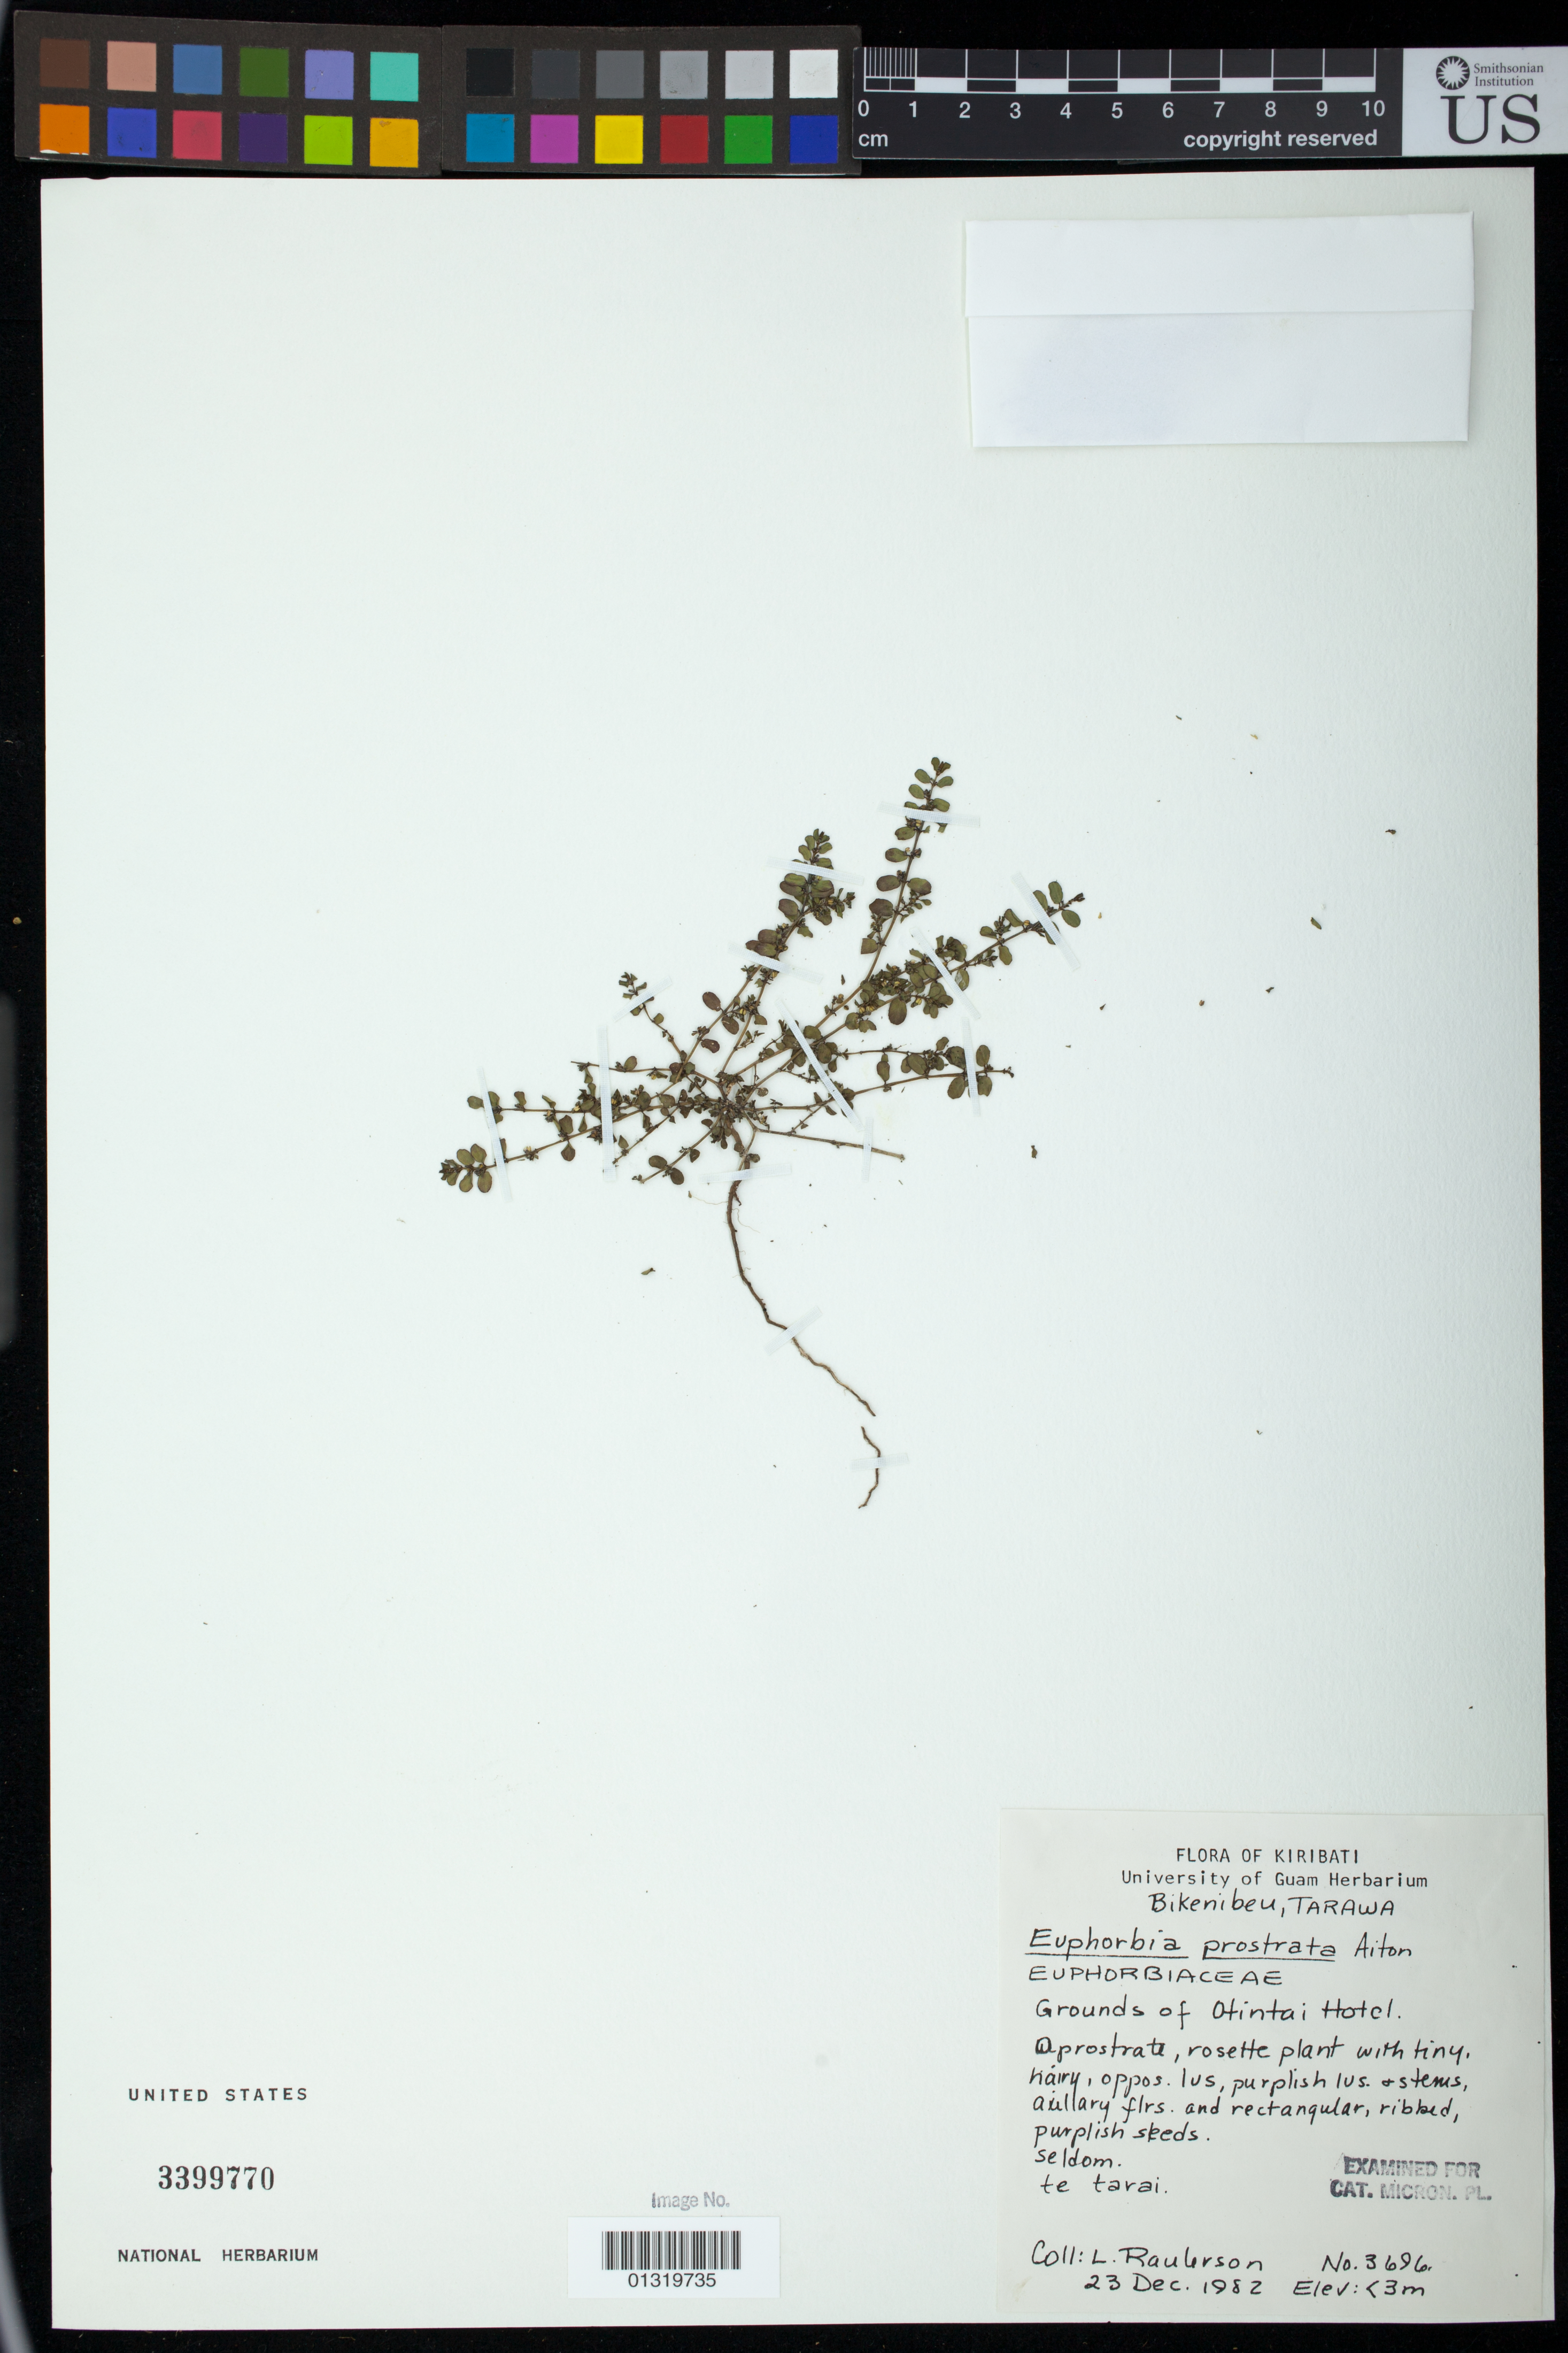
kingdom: Plantae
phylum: Tracheophyta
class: Magnoliopsida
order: Malpighiales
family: Euphorbiaceae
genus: Euphorbia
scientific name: Euphorbia prostrata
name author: Aiton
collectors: L. Raulerson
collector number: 3696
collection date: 1982-12-23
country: Kiribati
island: Tarawa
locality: Bikenibeu, Tarawa; Grounds of Otintai [Otintaai] Hotel.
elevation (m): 0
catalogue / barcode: US 3399770